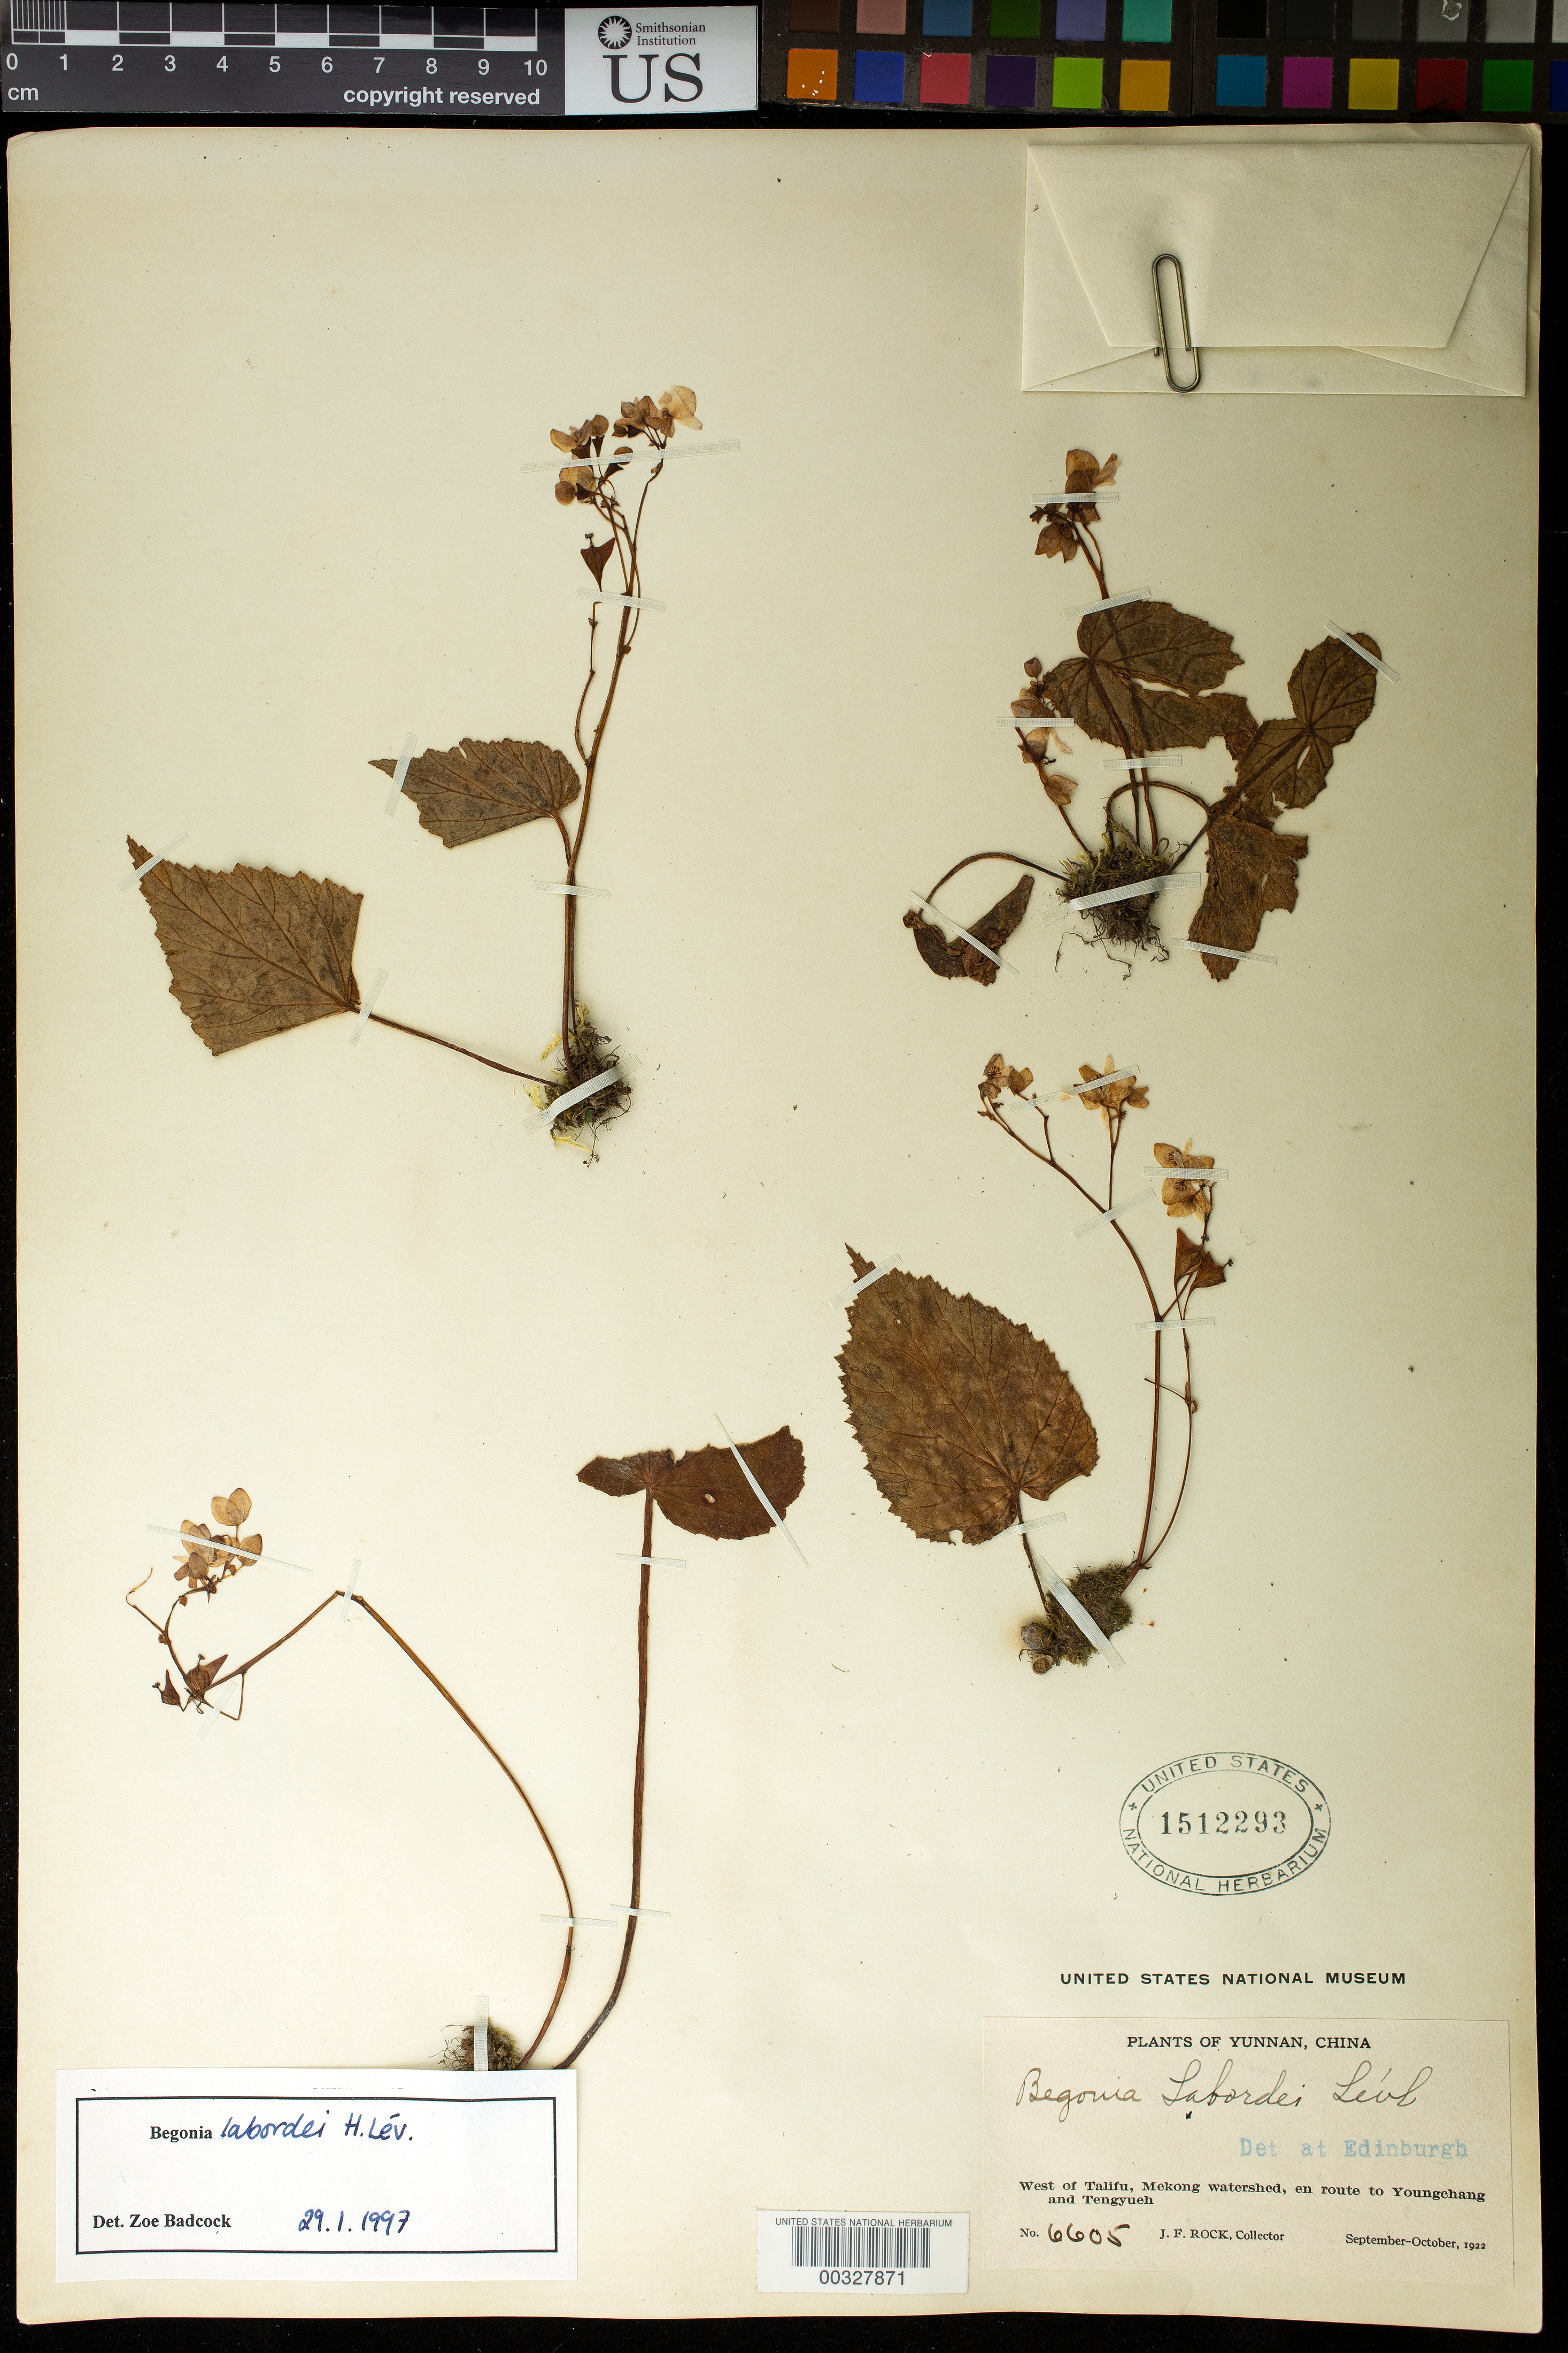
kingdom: Plantae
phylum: Tracheophyta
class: Magnoliopsida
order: Cucurbitales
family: Begoniaceae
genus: Begonia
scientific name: Begonia labordei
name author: H. Lév.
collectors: J. F. Rock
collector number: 6605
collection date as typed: Sep 1922 to -- Oct 1922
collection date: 1922-09/1922-10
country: China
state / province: Yunnan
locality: W of Talifu, Mekong watershed, en route to Youngchang & Tengyueh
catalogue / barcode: US 1512293